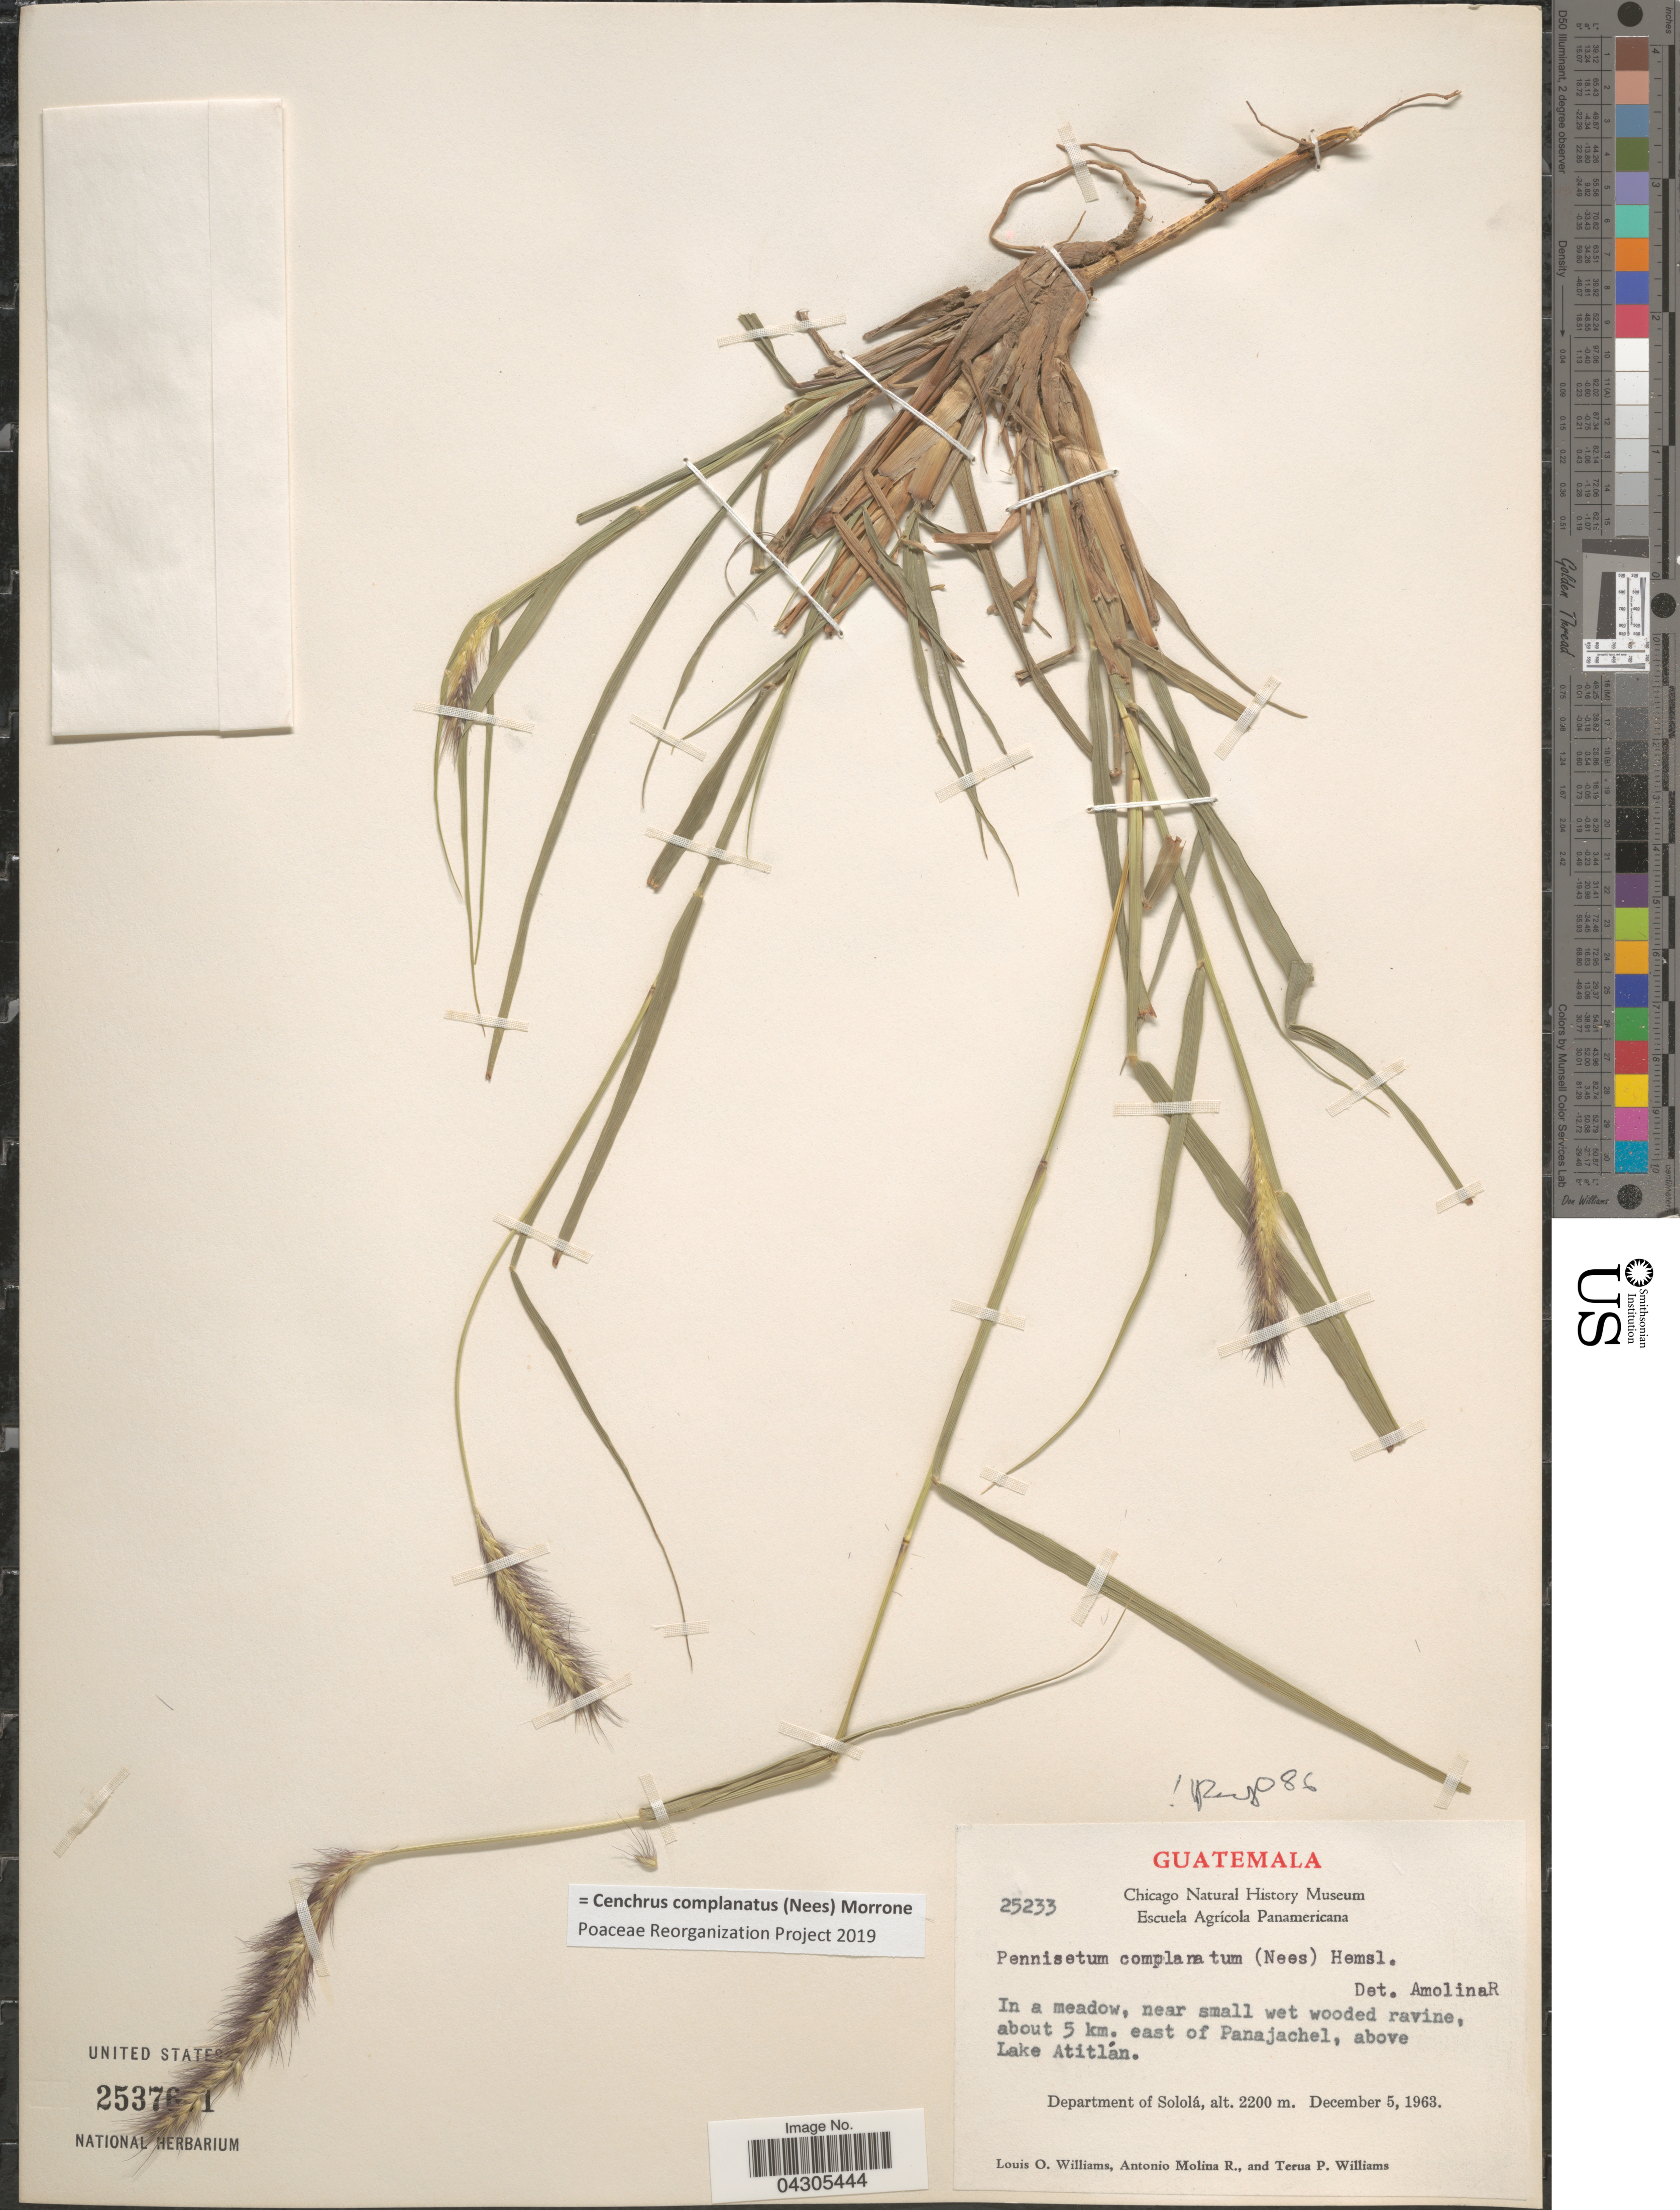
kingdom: Plantae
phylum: Tracheophyta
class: Liliopsida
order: Poales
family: Poaceae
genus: Cenchrus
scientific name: Cenchrus complanatus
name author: (Nees) Morrone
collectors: L. O. Williams, A. Molina R. & T. Williams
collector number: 25233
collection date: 1963-12-05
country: Guatemala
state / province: Solola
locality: In a meadow, near small wet wooded ravine, about 5 km. east of Panajachel, above Lake Atitlán. Department of Sololá.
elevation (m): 2200